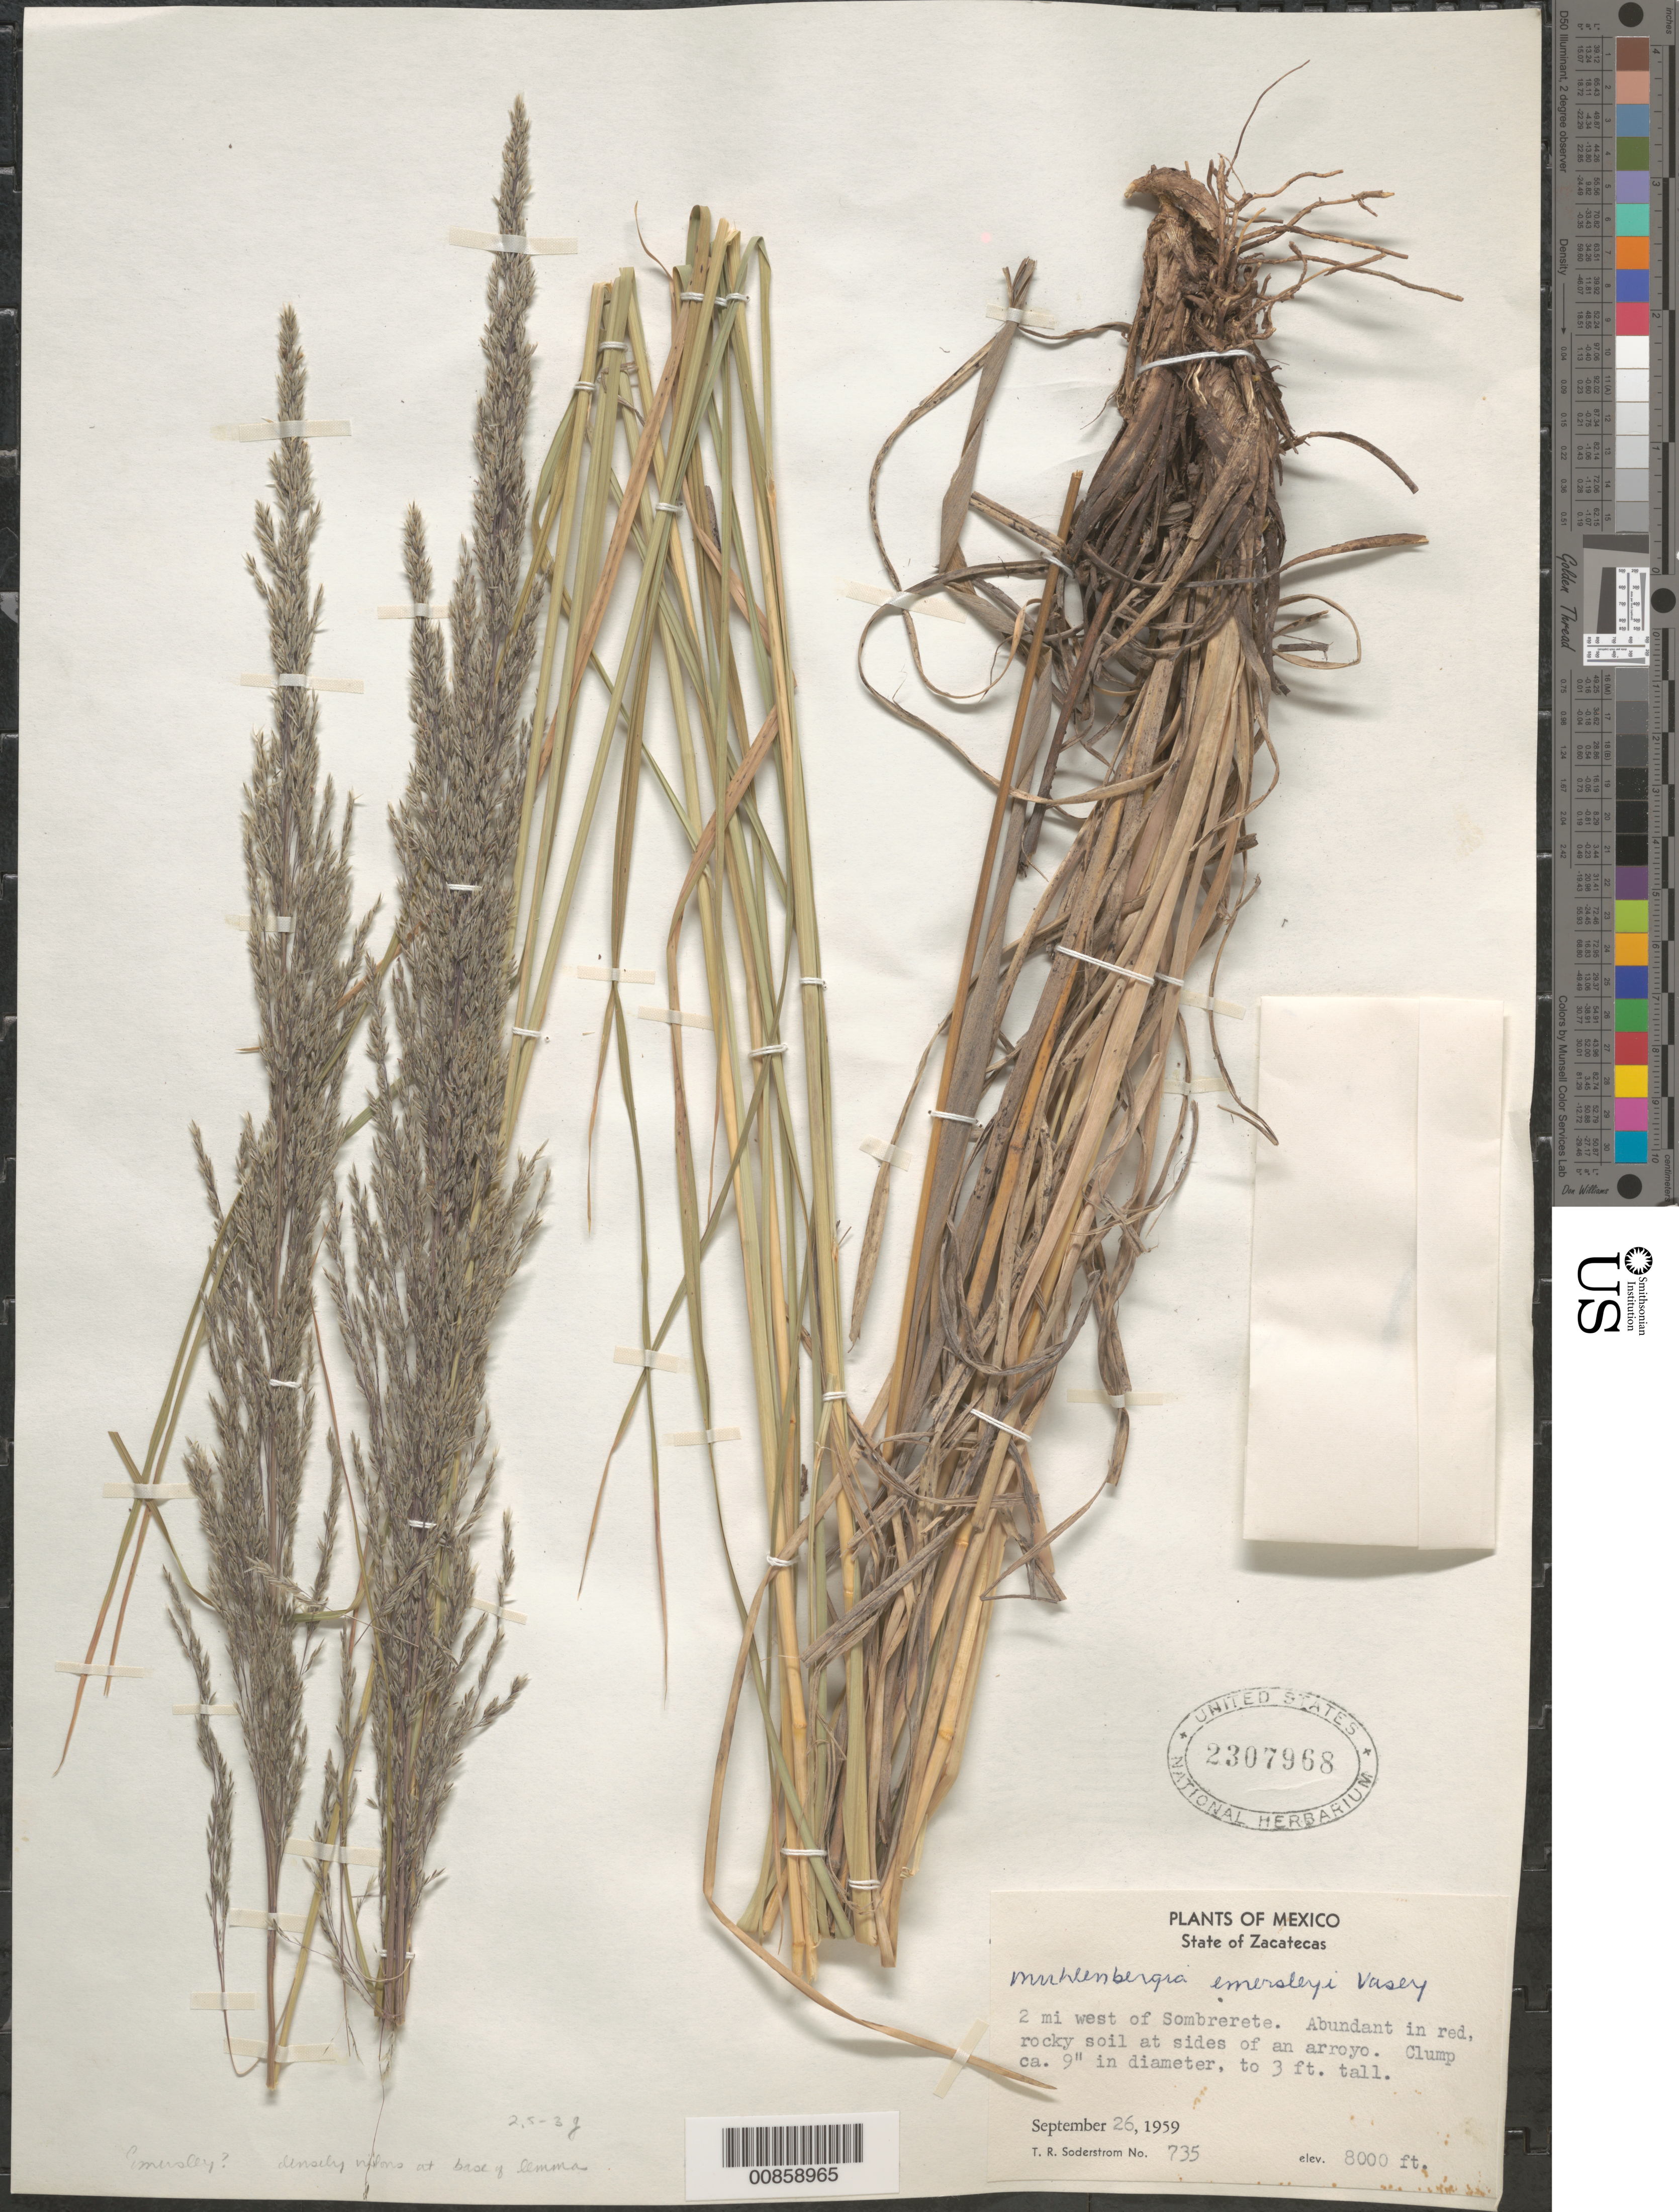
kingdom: Plantae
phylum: Tracheophyta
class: Liliopsida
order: Poales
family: Poaceae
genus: Muhlenbergia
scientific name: Muhlenbergia emersleyi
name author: Vasey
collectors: T. R. Soderstrom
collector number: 735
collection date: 1959-09-26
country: Mexico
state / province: Zacatecas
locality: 2 mi west of Sombrerete. Abundant in red, rocky soil at sides of an arroyo.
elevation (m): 2438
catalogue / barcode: US 2307968